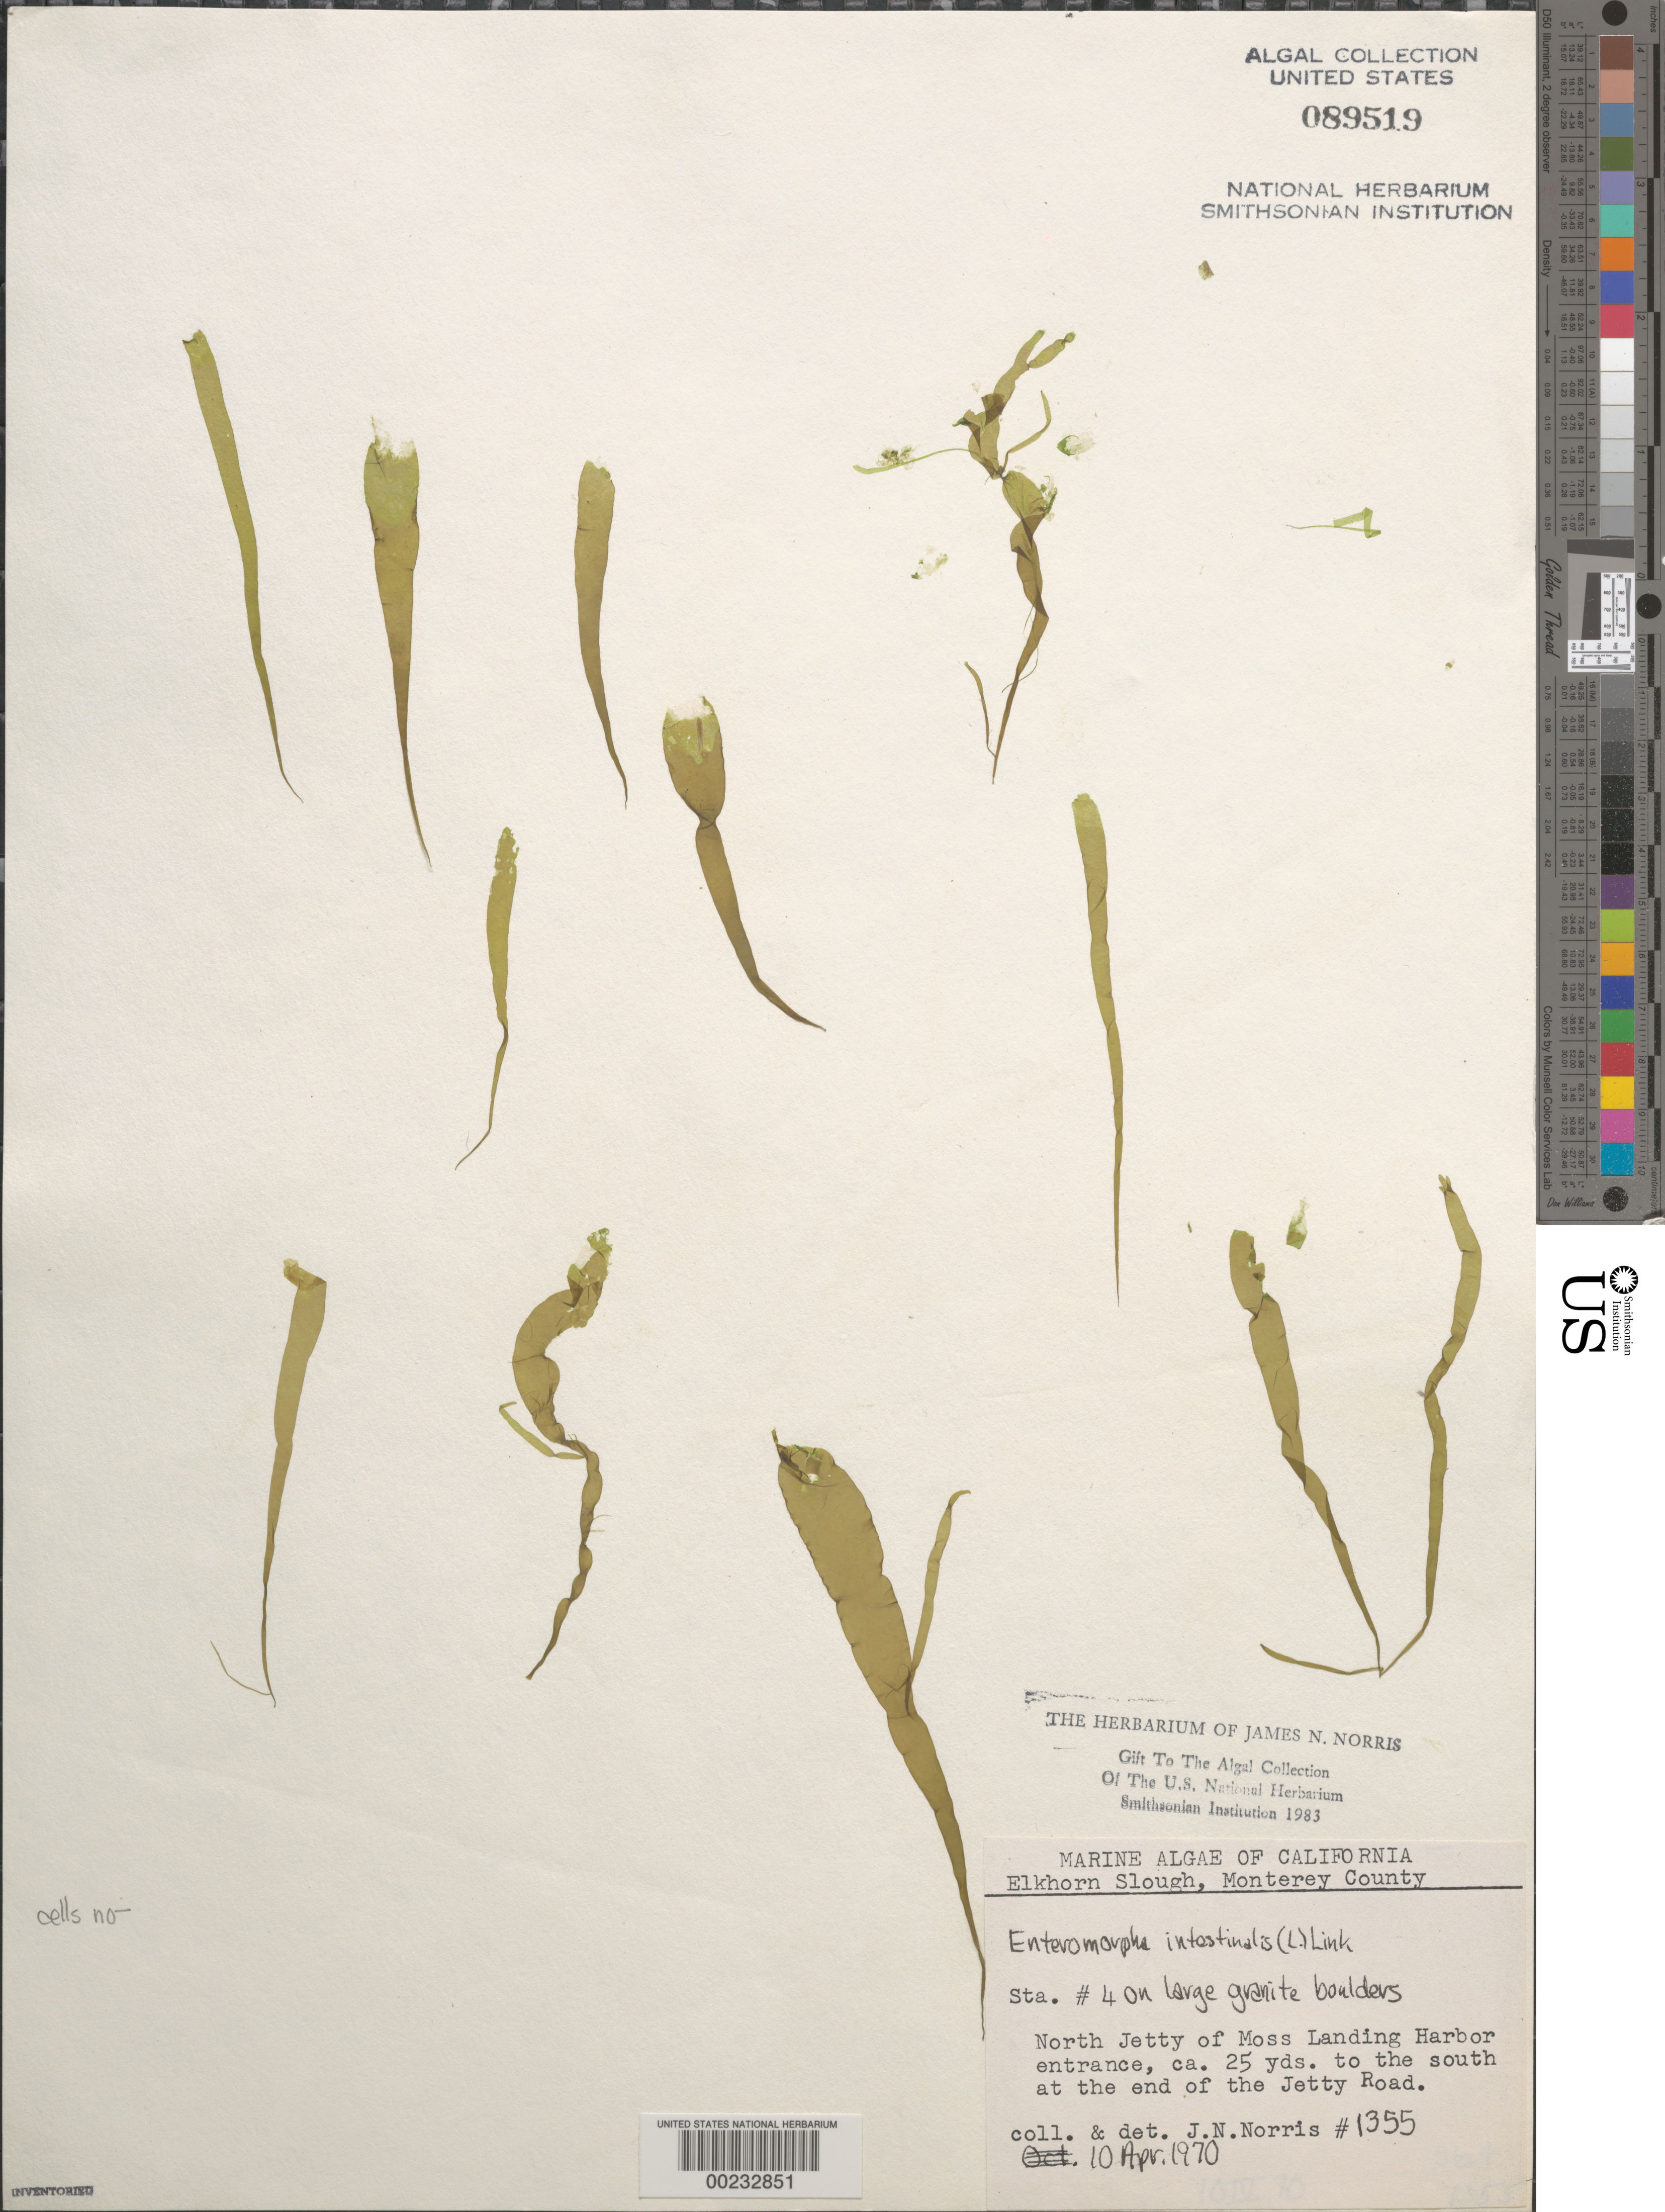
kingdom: Plantae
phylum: Chlorophyta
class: Ulvophyceae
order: Ulvales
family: Ulvaceae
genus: Ulva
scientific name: Ulva intestinalis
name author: L.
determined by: Algae name updating Project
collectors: J. N. Norris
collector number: JN-1355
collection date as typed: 10 Apr 1970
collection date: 1970-04-10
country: United States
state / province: California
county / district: Monterey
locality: Elkhorn Slough, Moss Landing Harbor, north jetty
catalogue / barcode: US 89519